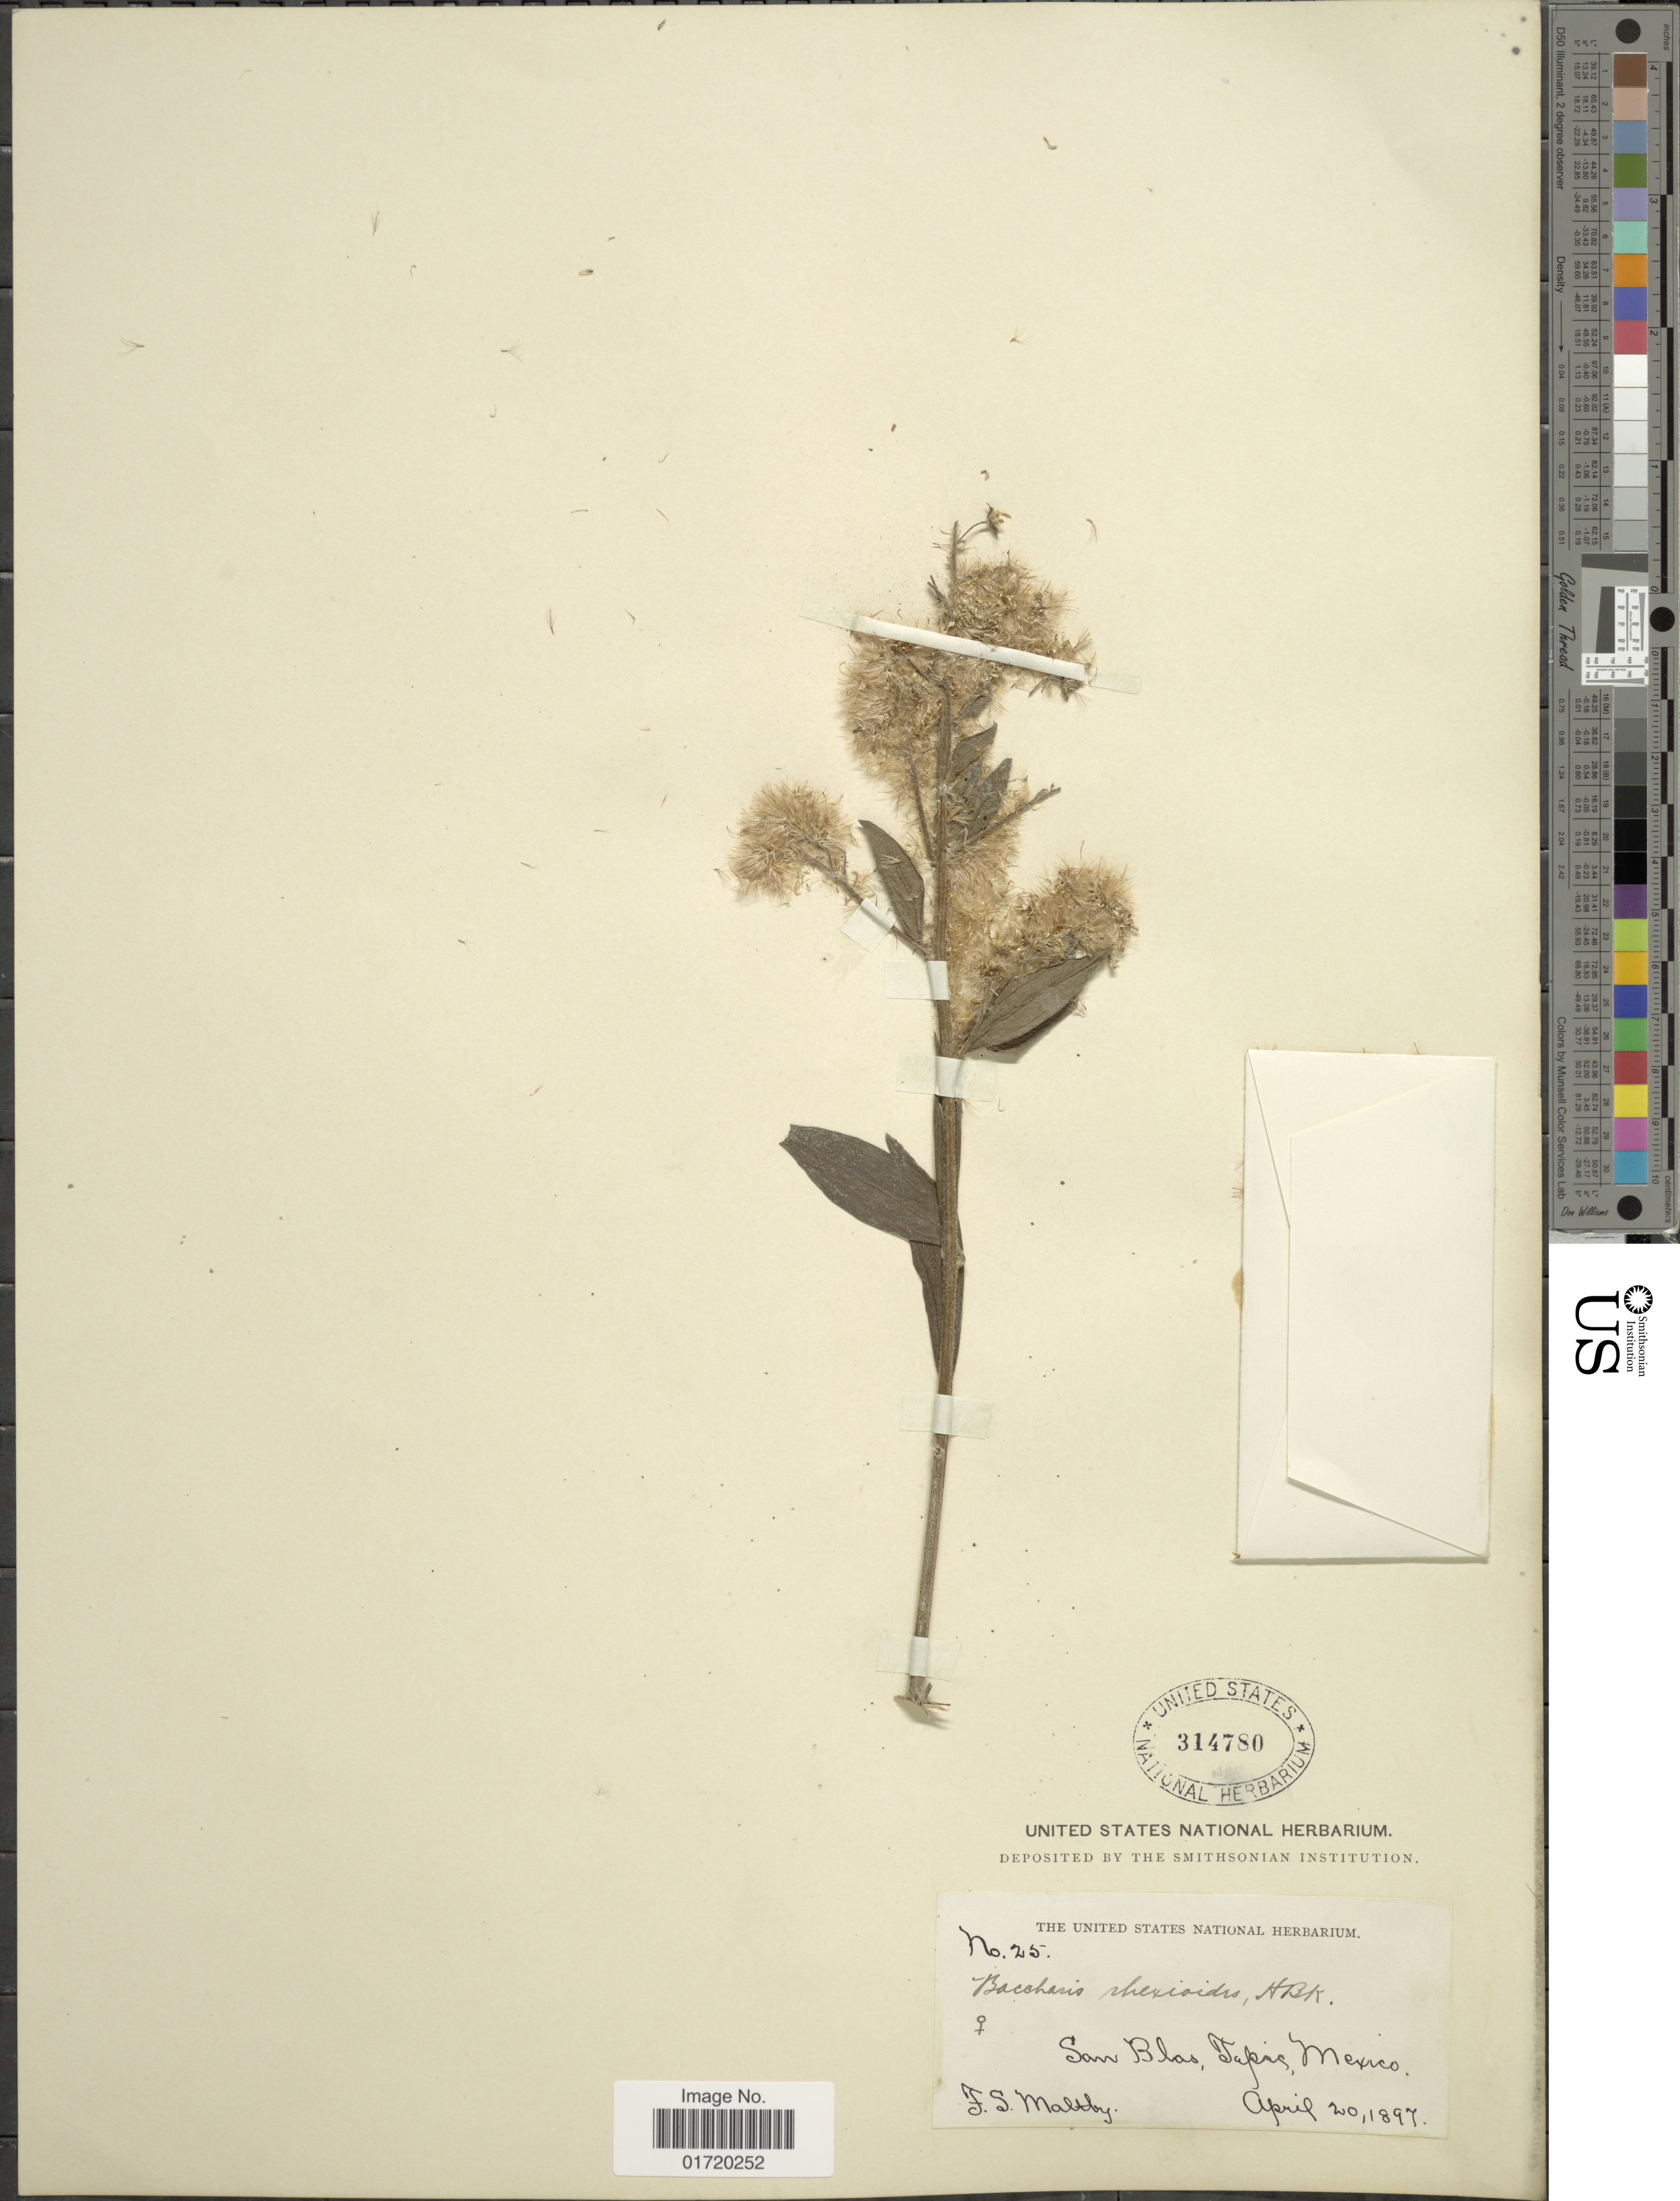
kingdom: Plantae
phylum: Tracheophyta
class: Magnoliopsida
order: Asterales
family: Asteraceae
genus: Baccharis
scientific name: Baccharis trinervis var. rhexioides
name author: (Kunth) Baker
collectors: F. S. Maltby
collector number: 25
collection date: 1897-04-20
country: Mexico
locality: San Blas, Tepic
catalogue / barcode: US 314780